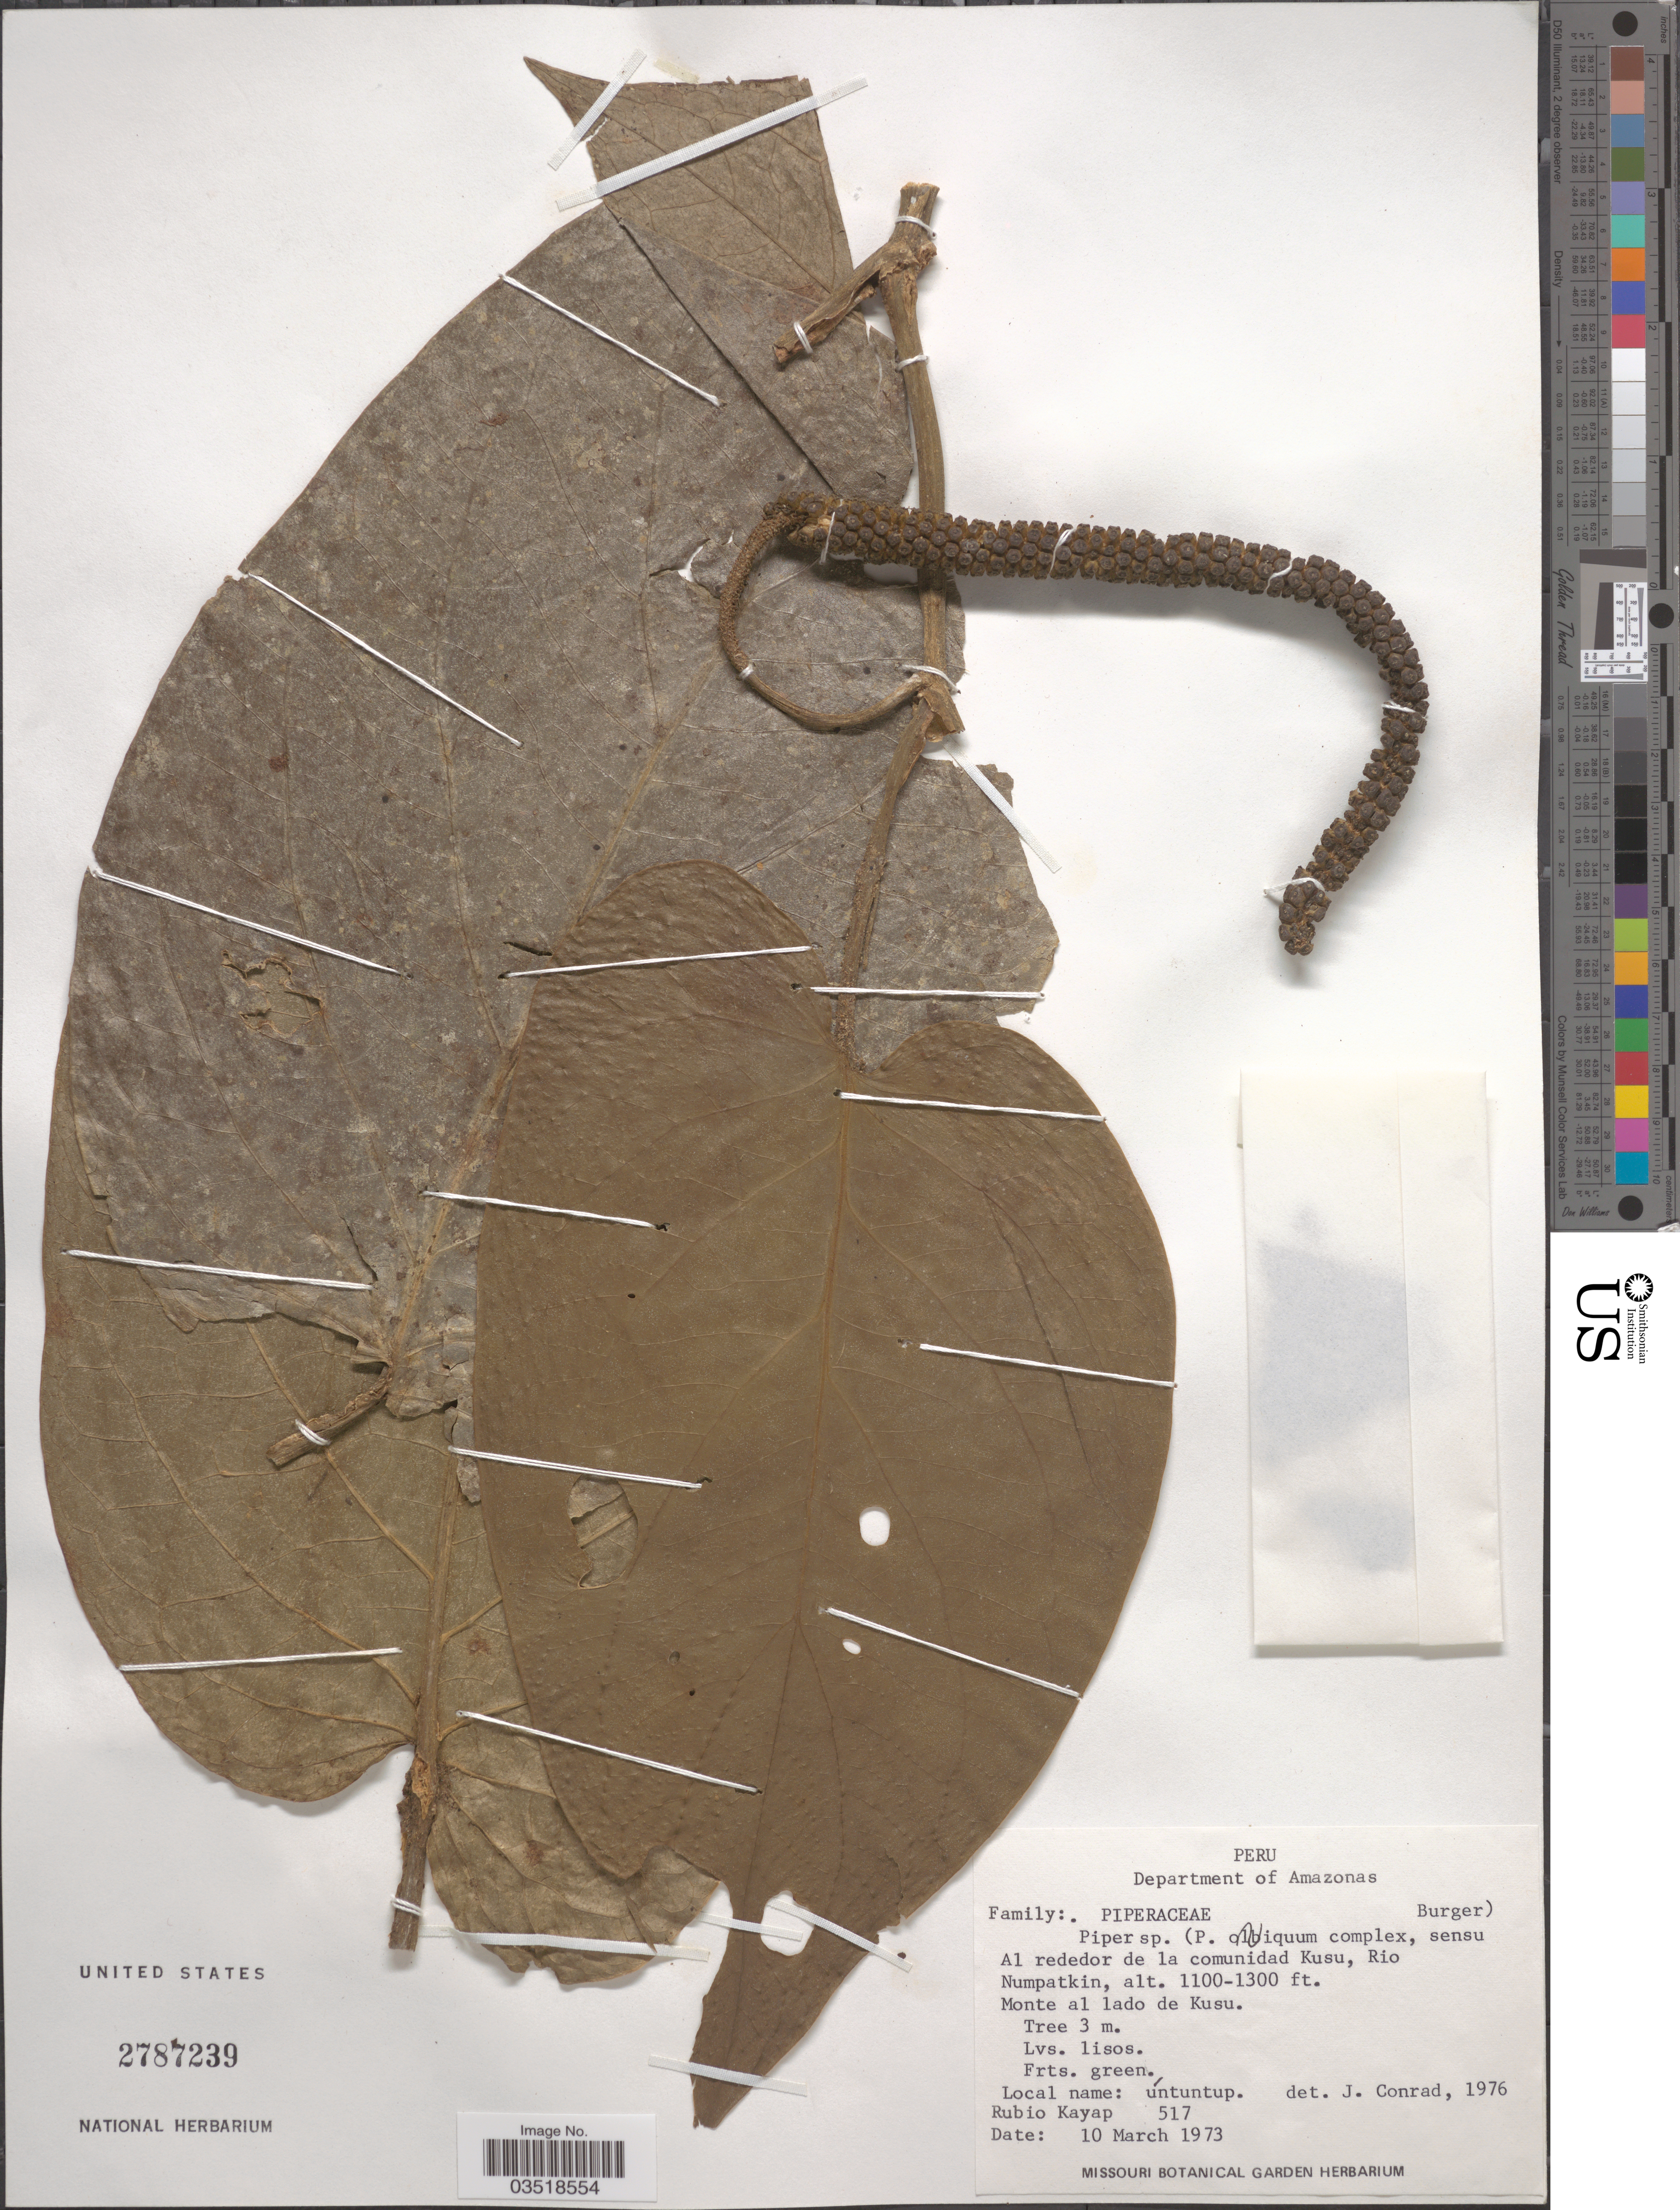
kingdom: Plantae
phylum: Tracheophyta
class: Magnoliopsida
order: Piperales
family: Piperaceae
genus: Piper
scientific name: Piper obliquum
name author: Ruiz & Pav.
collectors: R. Kayap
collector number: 517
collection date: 1973-03-10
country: Peru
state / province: Amazonas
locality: Department of Amazonas. Al rededor de la comunidad Kusu, Rio Numpatkin. Monte al la de Kusu.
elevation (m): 335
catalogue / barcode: US 2787239